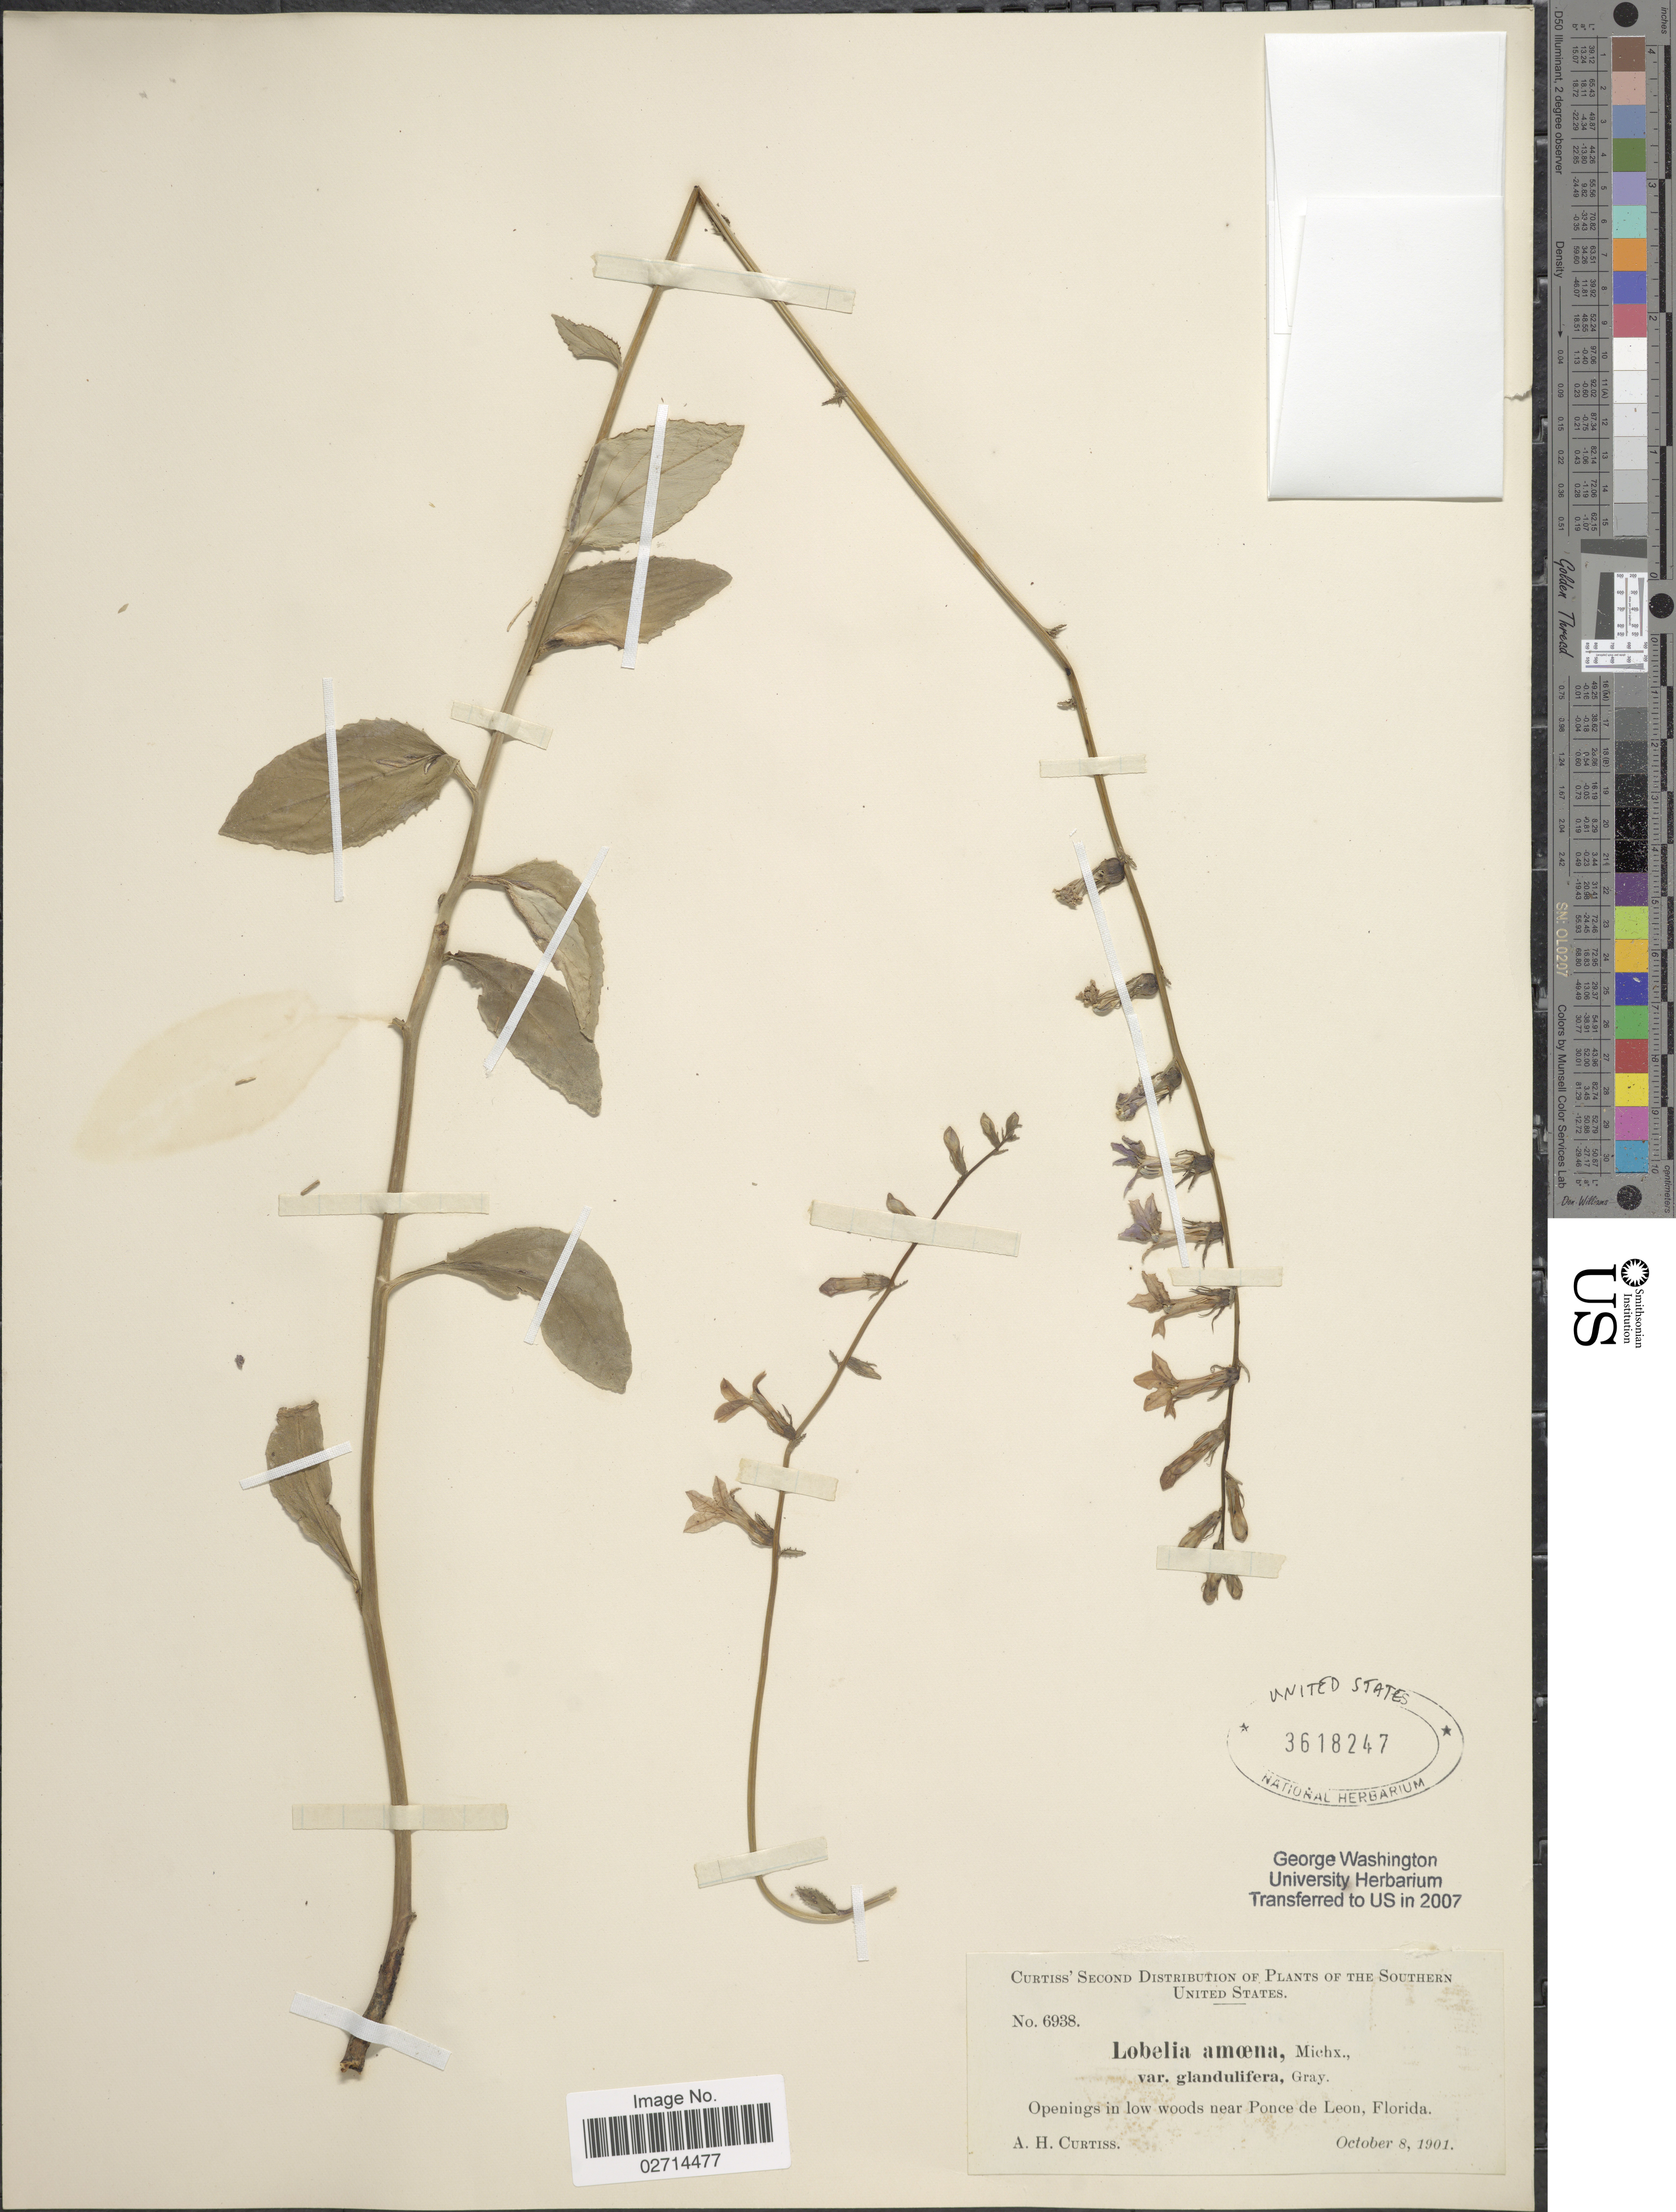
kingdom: Plantae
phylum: Tracheophyta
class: Magnoliopsida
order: Asterales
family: Campanulaceae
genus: Lobelia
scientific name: Lobelia amoena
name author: Michx.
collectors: A. H. Curtiss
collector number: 6938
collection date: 1901-10-08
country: United States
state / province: Florida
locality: Openings in low woods near Ponce de Leon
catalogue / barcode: US 3618247